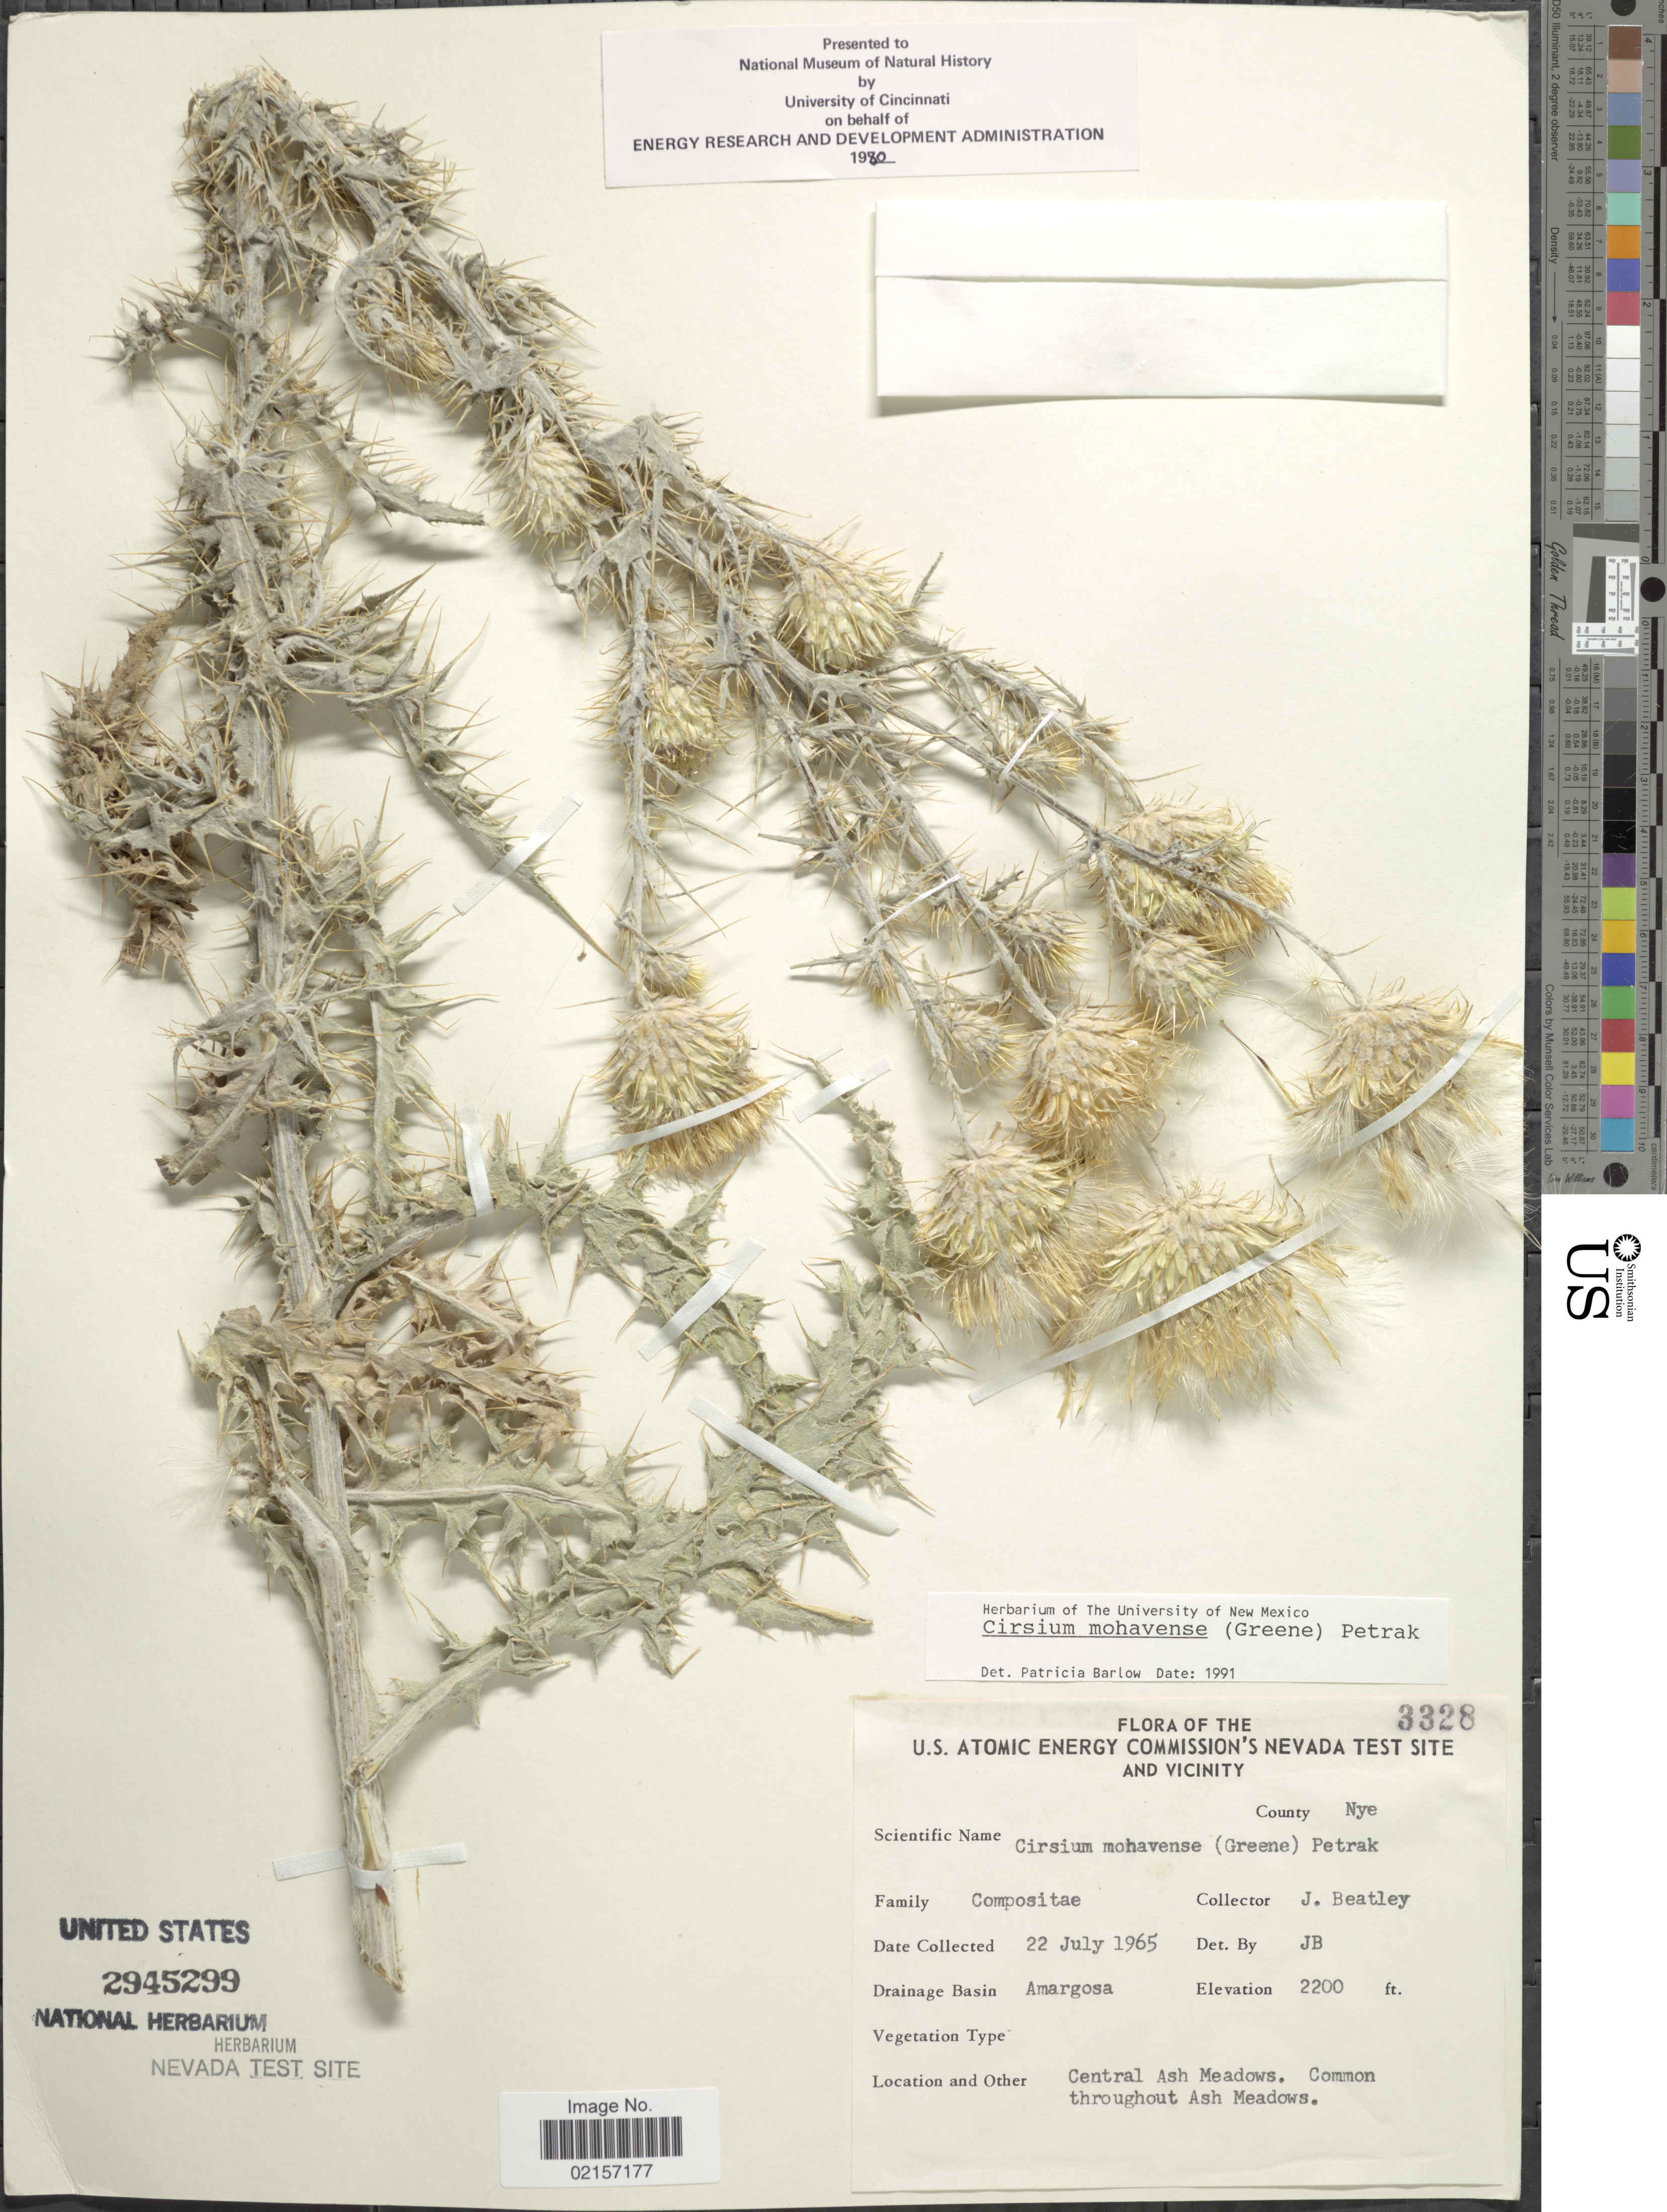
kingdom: Plantae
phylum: Tracheophyta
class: Magnoliopsida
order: Asterales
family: Asteraceae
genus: Cirsium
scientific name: Cirsium mohavense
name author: (Greene) Petr.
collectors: J. C. Beatley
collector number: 3328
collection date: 1965-07-22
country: United States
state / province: Nevada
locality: County Nye, Central Ash Meadows, common throughout Ash Meadows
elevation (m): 671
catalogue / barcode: US 2945299